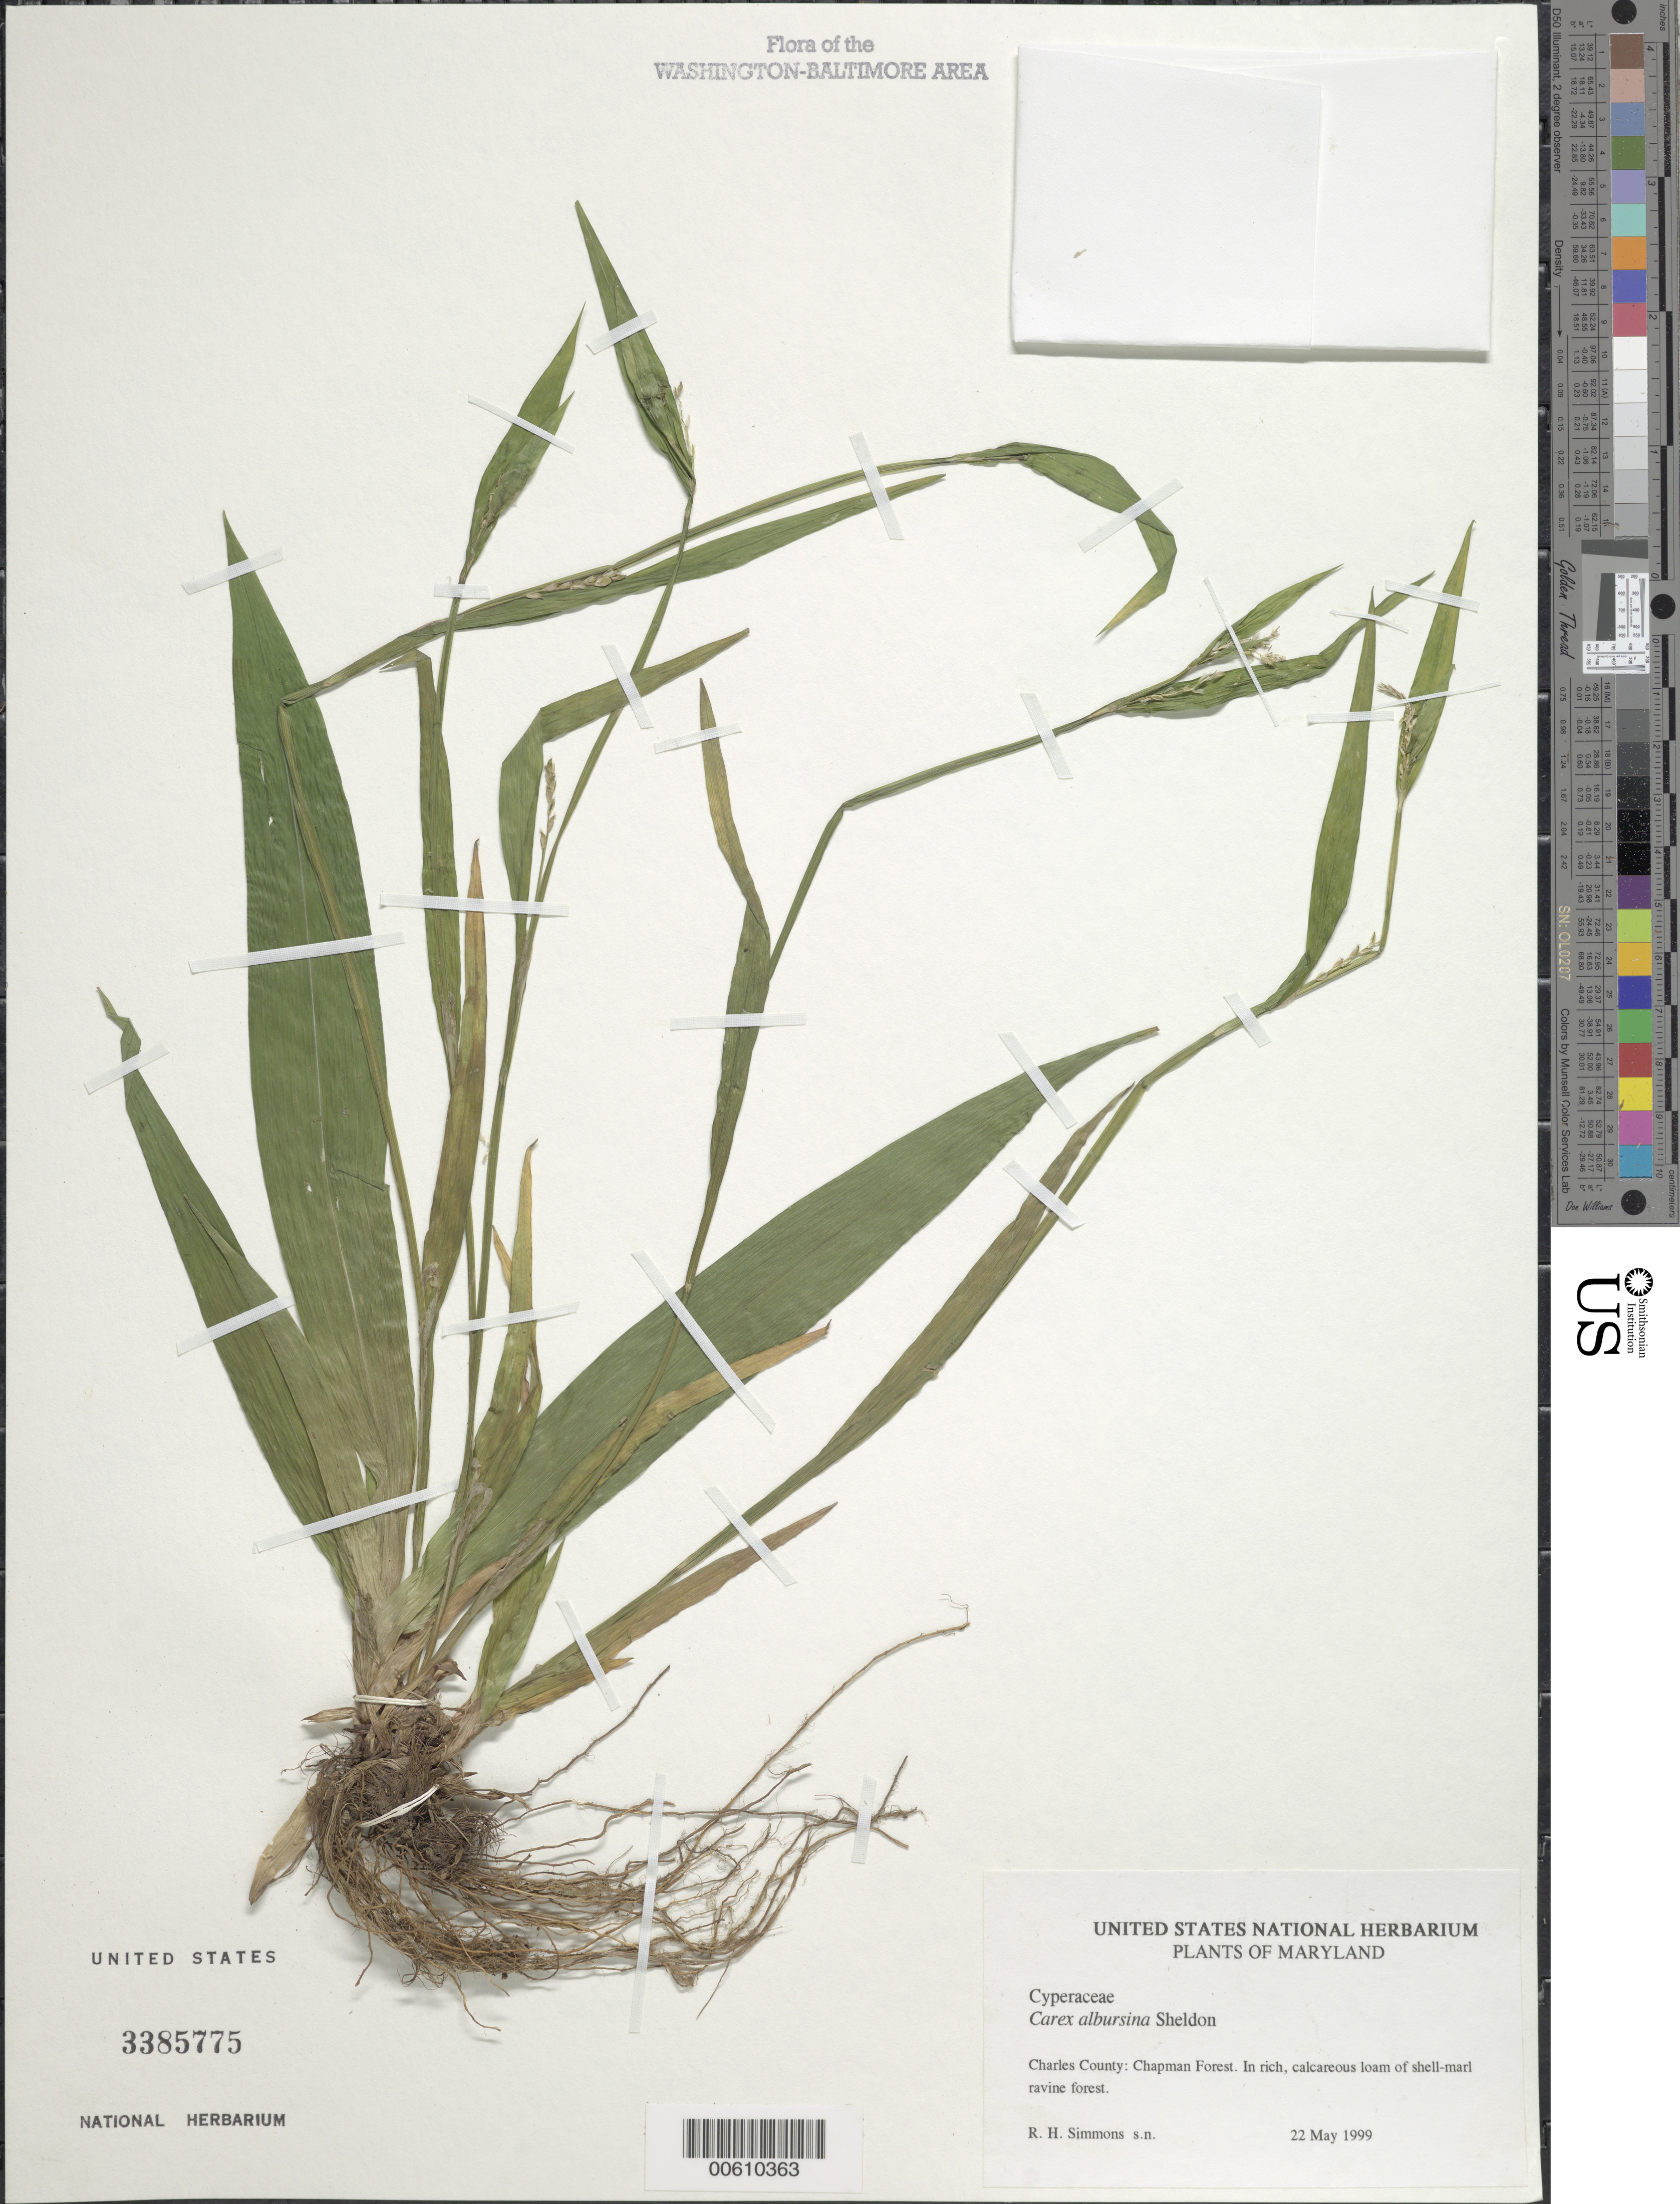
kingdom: Plantae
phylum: Tracheophyta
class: Liliopsida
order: Poales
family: Cyperaceae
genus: Carex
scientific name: Carex albursina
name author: E. Sheld.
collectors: R. H. Simmons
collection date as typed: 22 May 1999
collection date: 1999-05-22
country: United States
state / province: Maryland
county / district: Charles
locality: Chapman Forest.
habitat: In rich, calcareous loam of shell-marl ravine forest.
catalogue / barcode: US 3385775